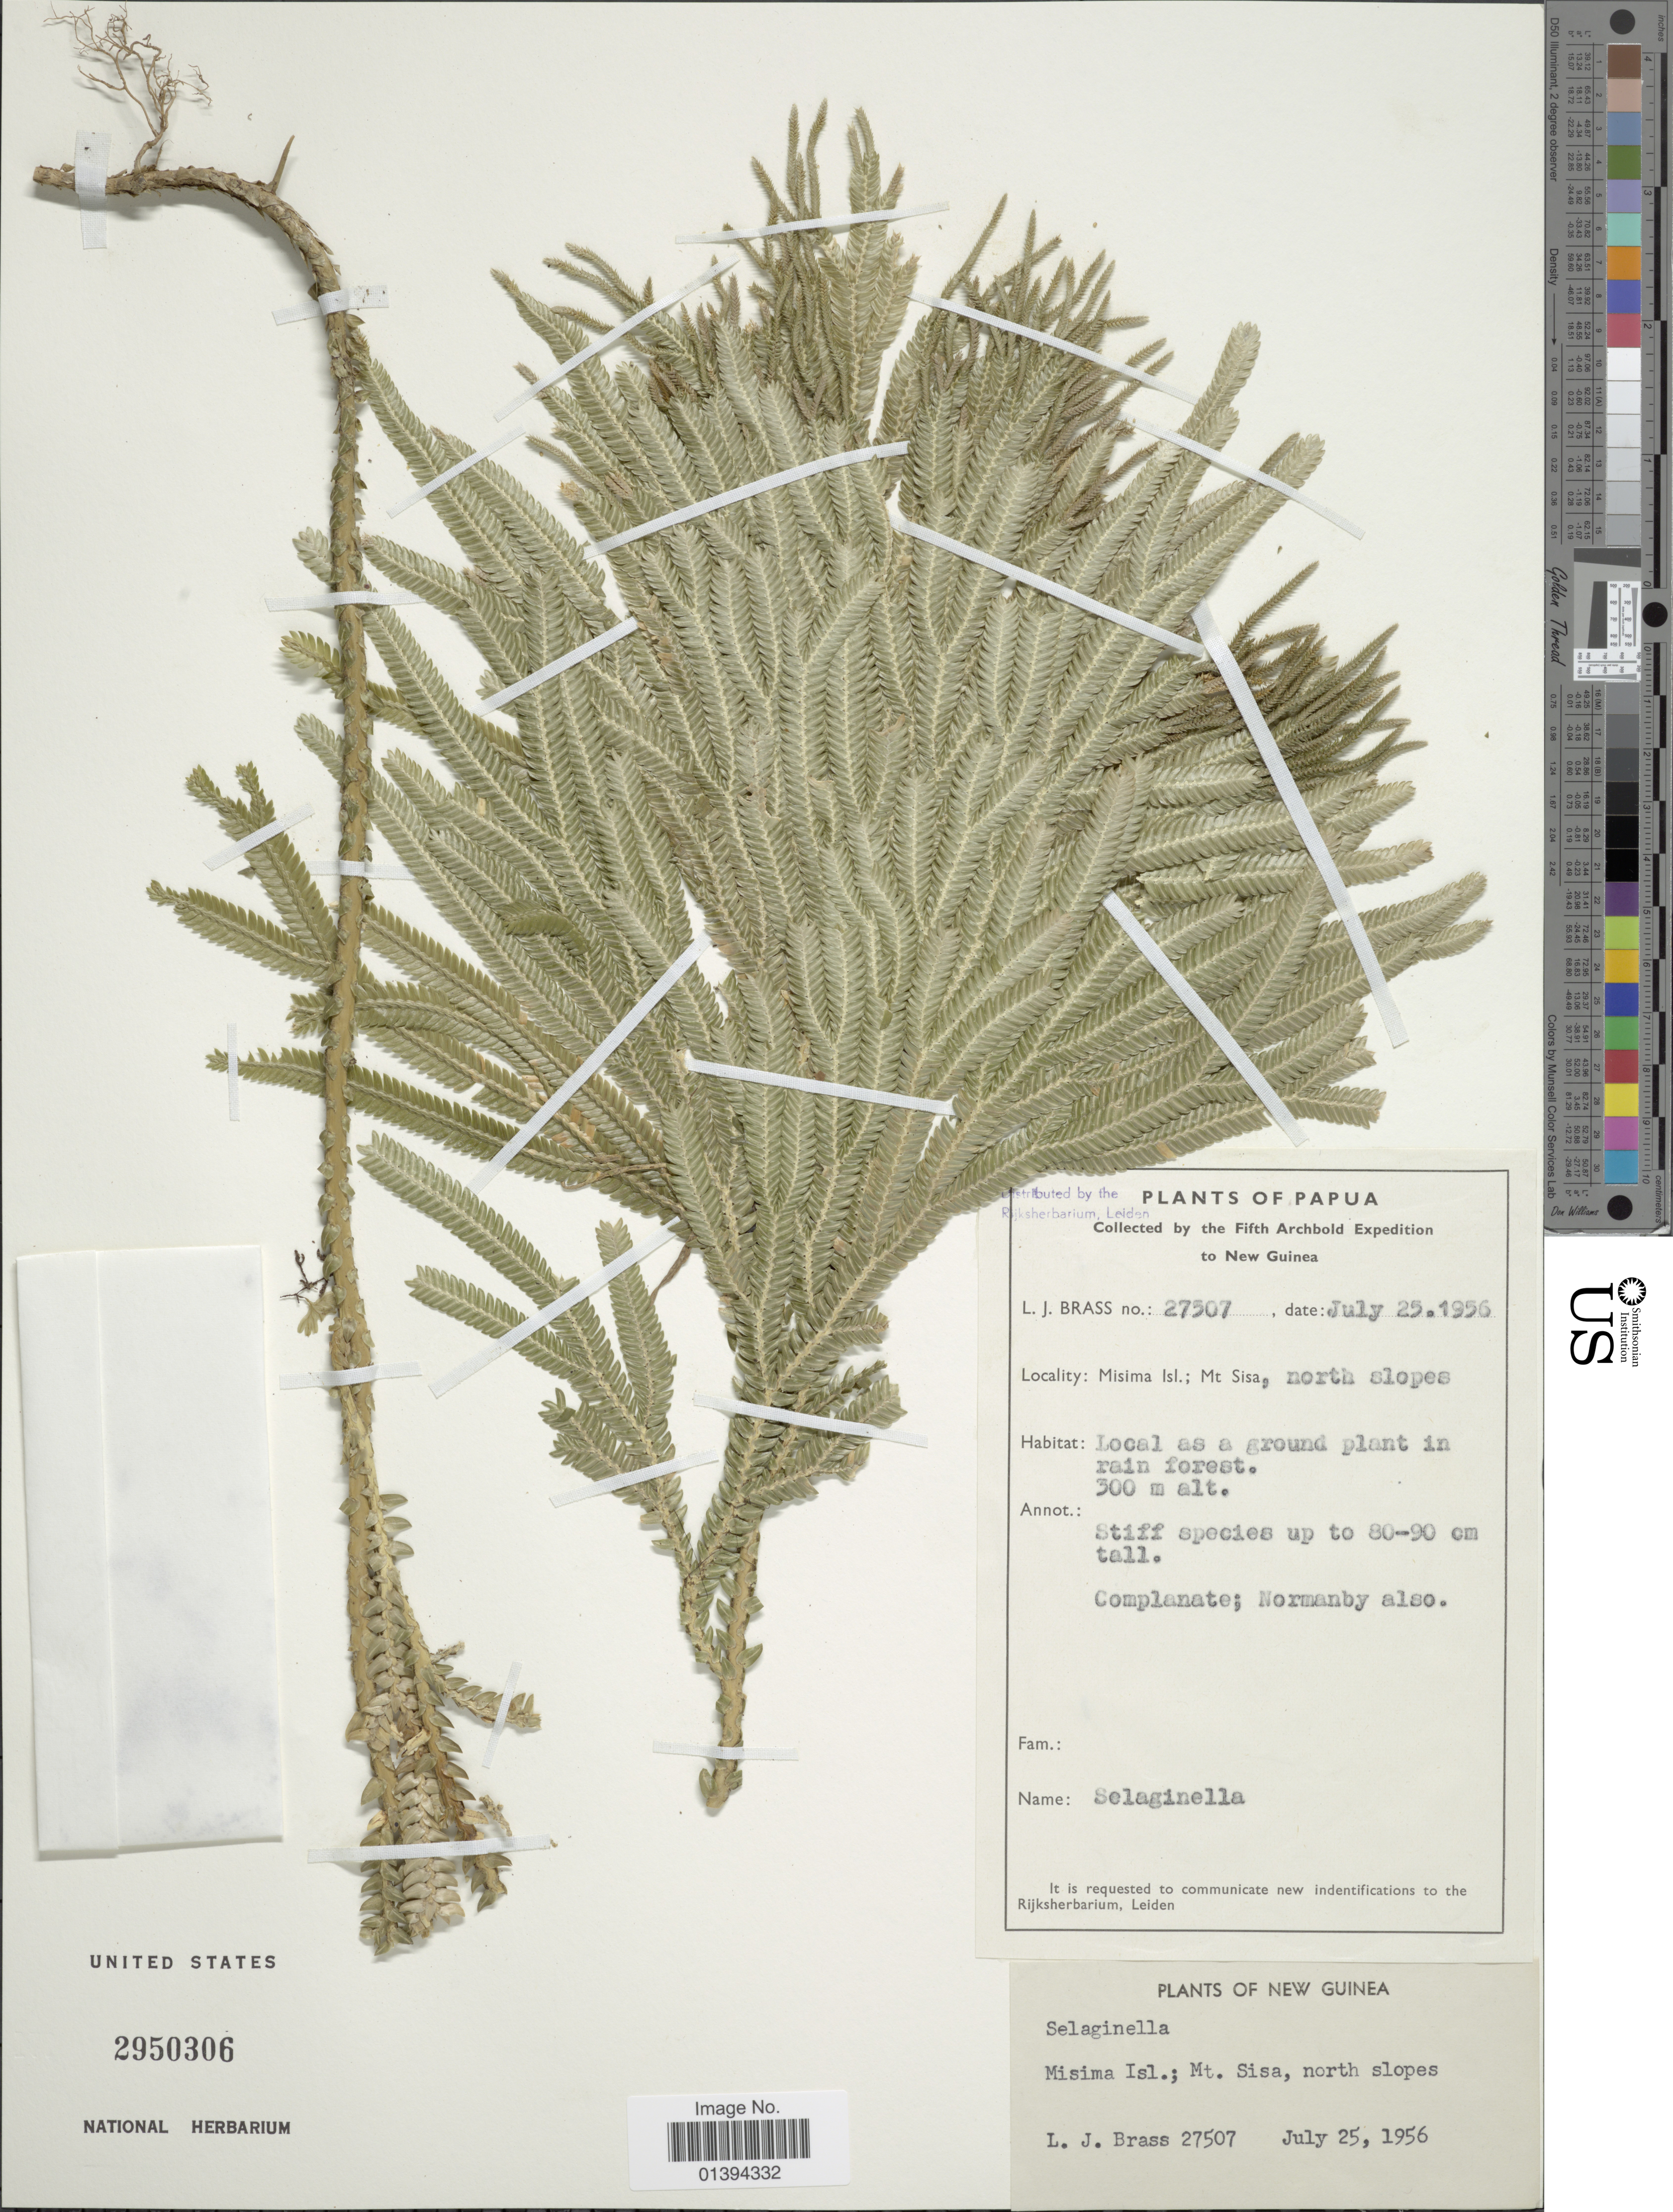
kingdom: Plantae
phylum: Tracheophyta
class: Lycopodiopsida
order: Selaginellales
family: Selaginellaceae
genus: Selaginella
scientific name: Selaginella sp.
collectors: L. J. Brass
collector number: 27507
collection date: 1956-07-25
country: Papua New Guinea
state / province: Milne Bay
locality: Misima Isl.,Mt Sisa, north slope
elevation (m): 300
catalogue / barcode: US 2950306